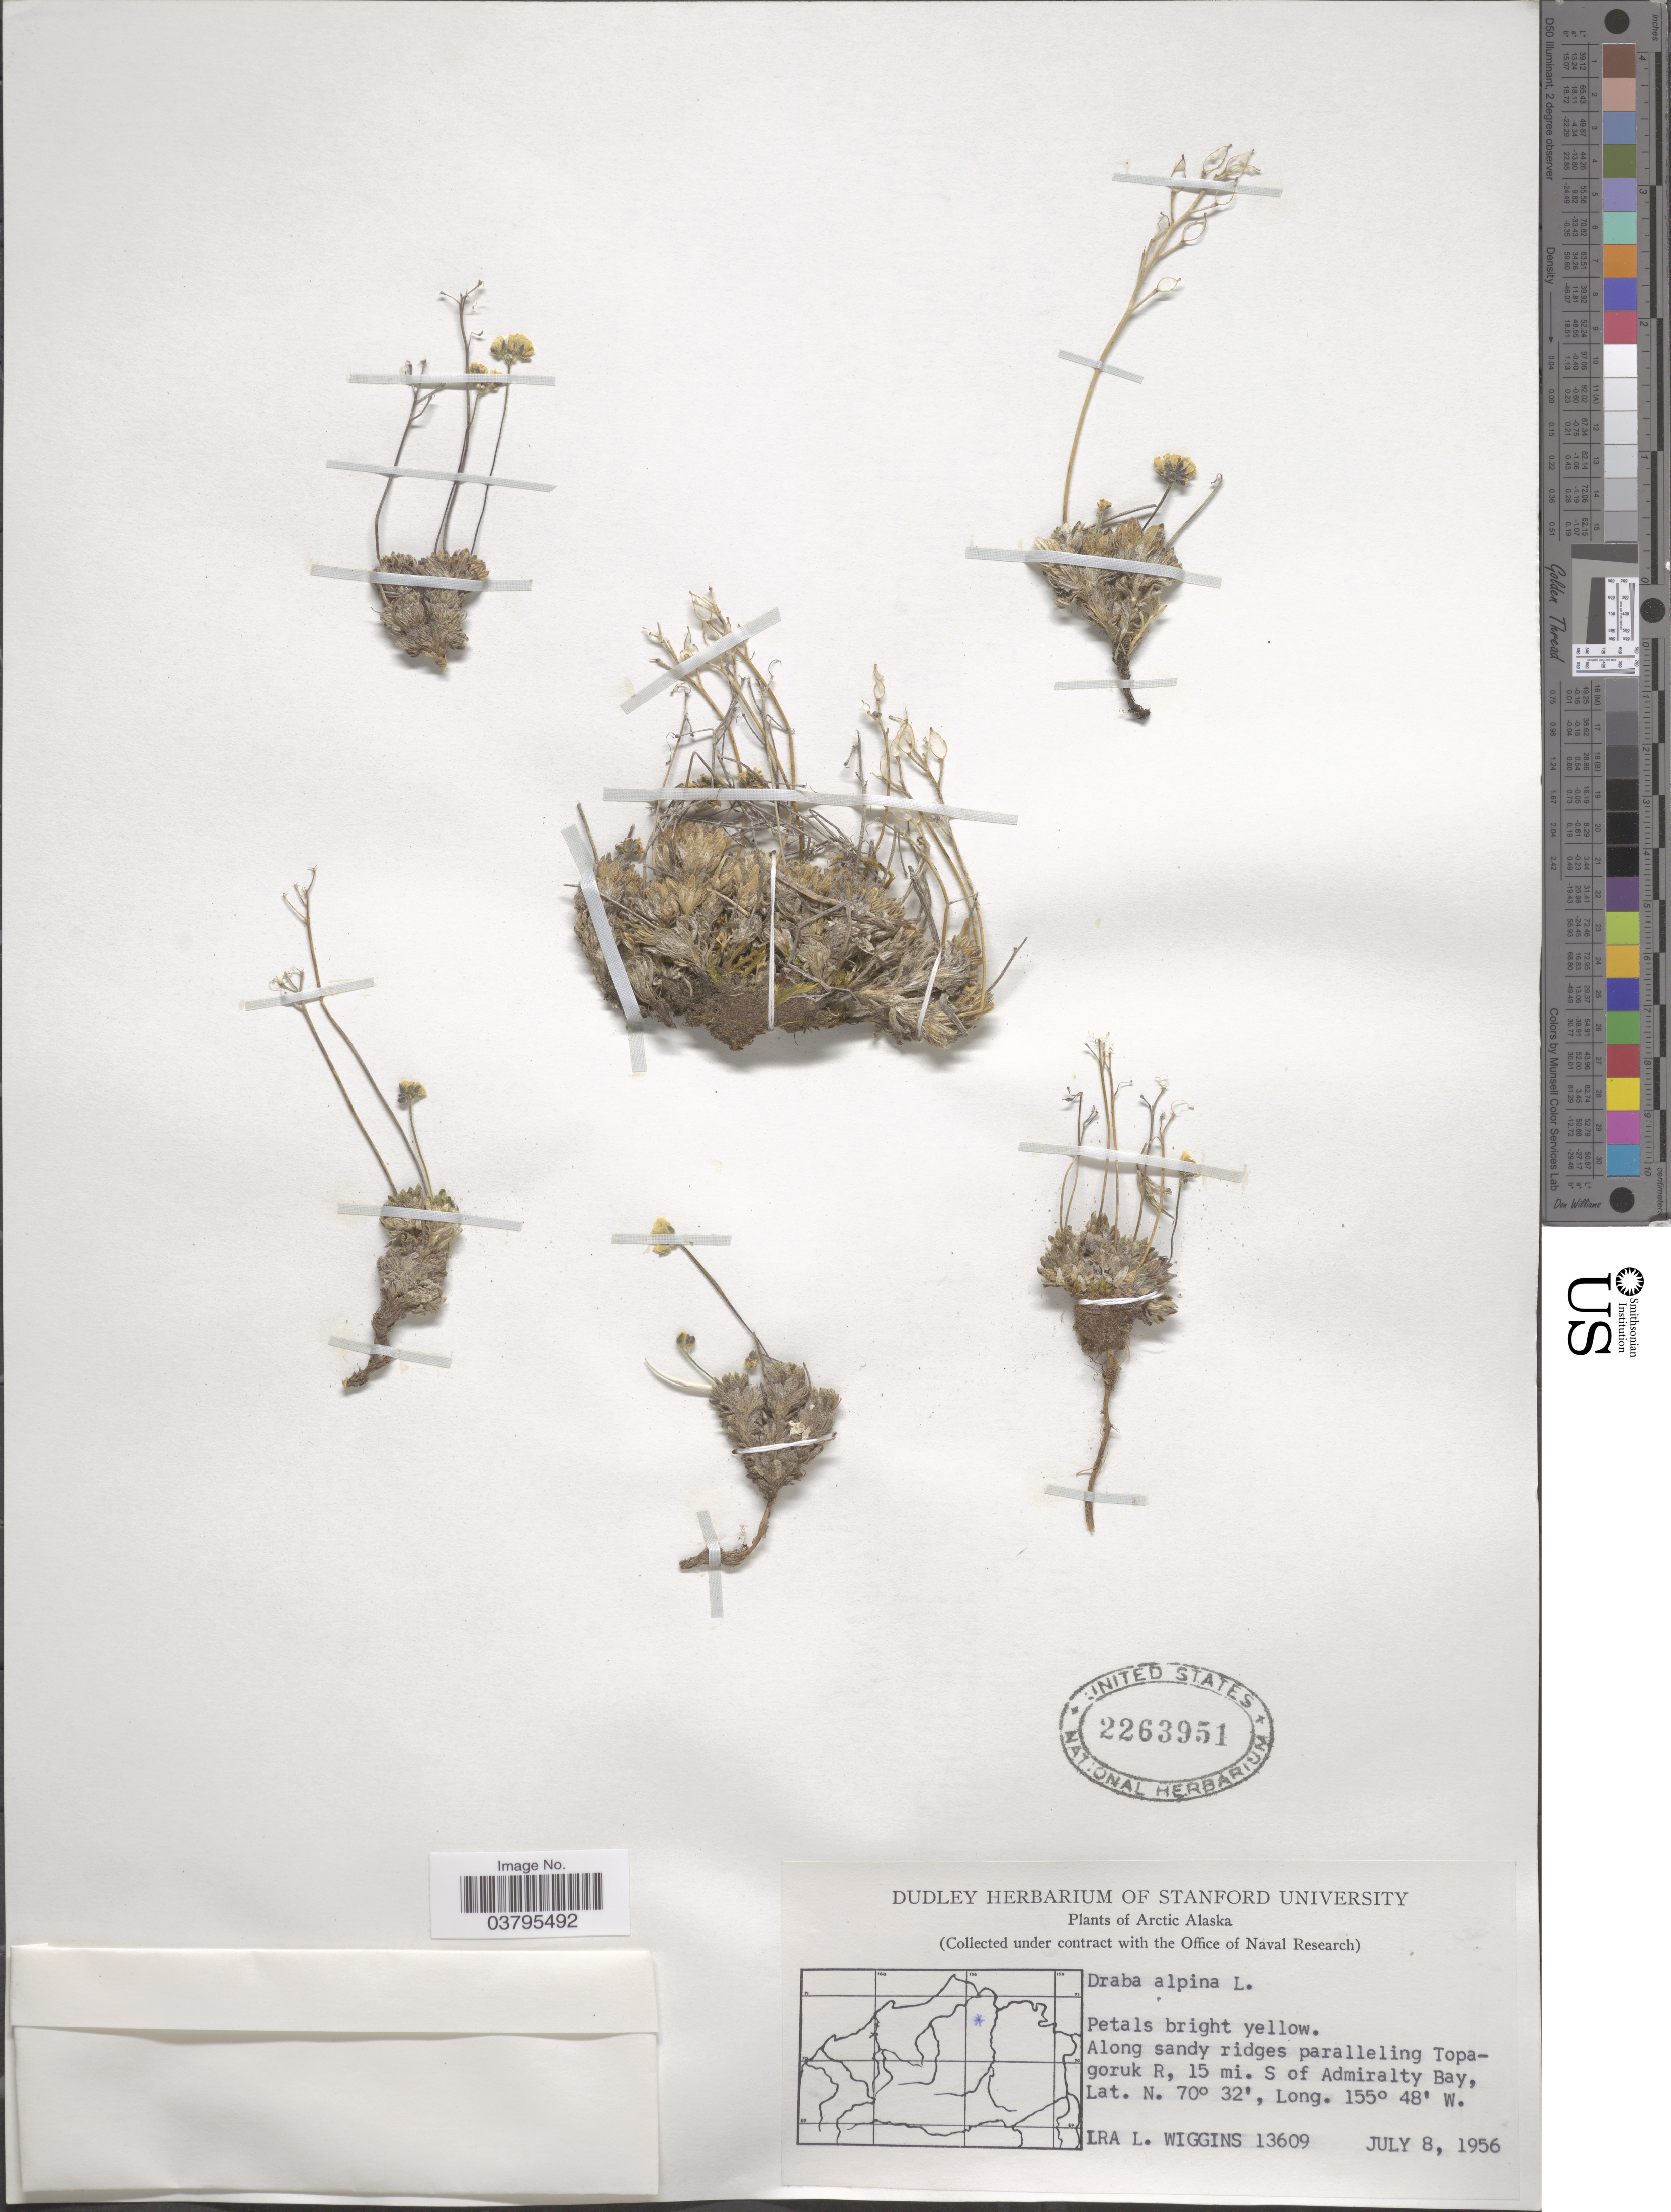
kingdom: Plantae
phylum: Tracheophyta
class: Magnoliopsida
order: Brassicales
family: Brassicaceae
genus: Draba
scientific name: Draba alpina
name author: L.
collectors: I. L. Wiggins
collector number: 13609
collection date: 1956-07-08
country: United States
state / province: Alaska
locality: Arctic Alaska. 15 mi. S of Admiralty Bay.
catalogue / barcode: US 2263951